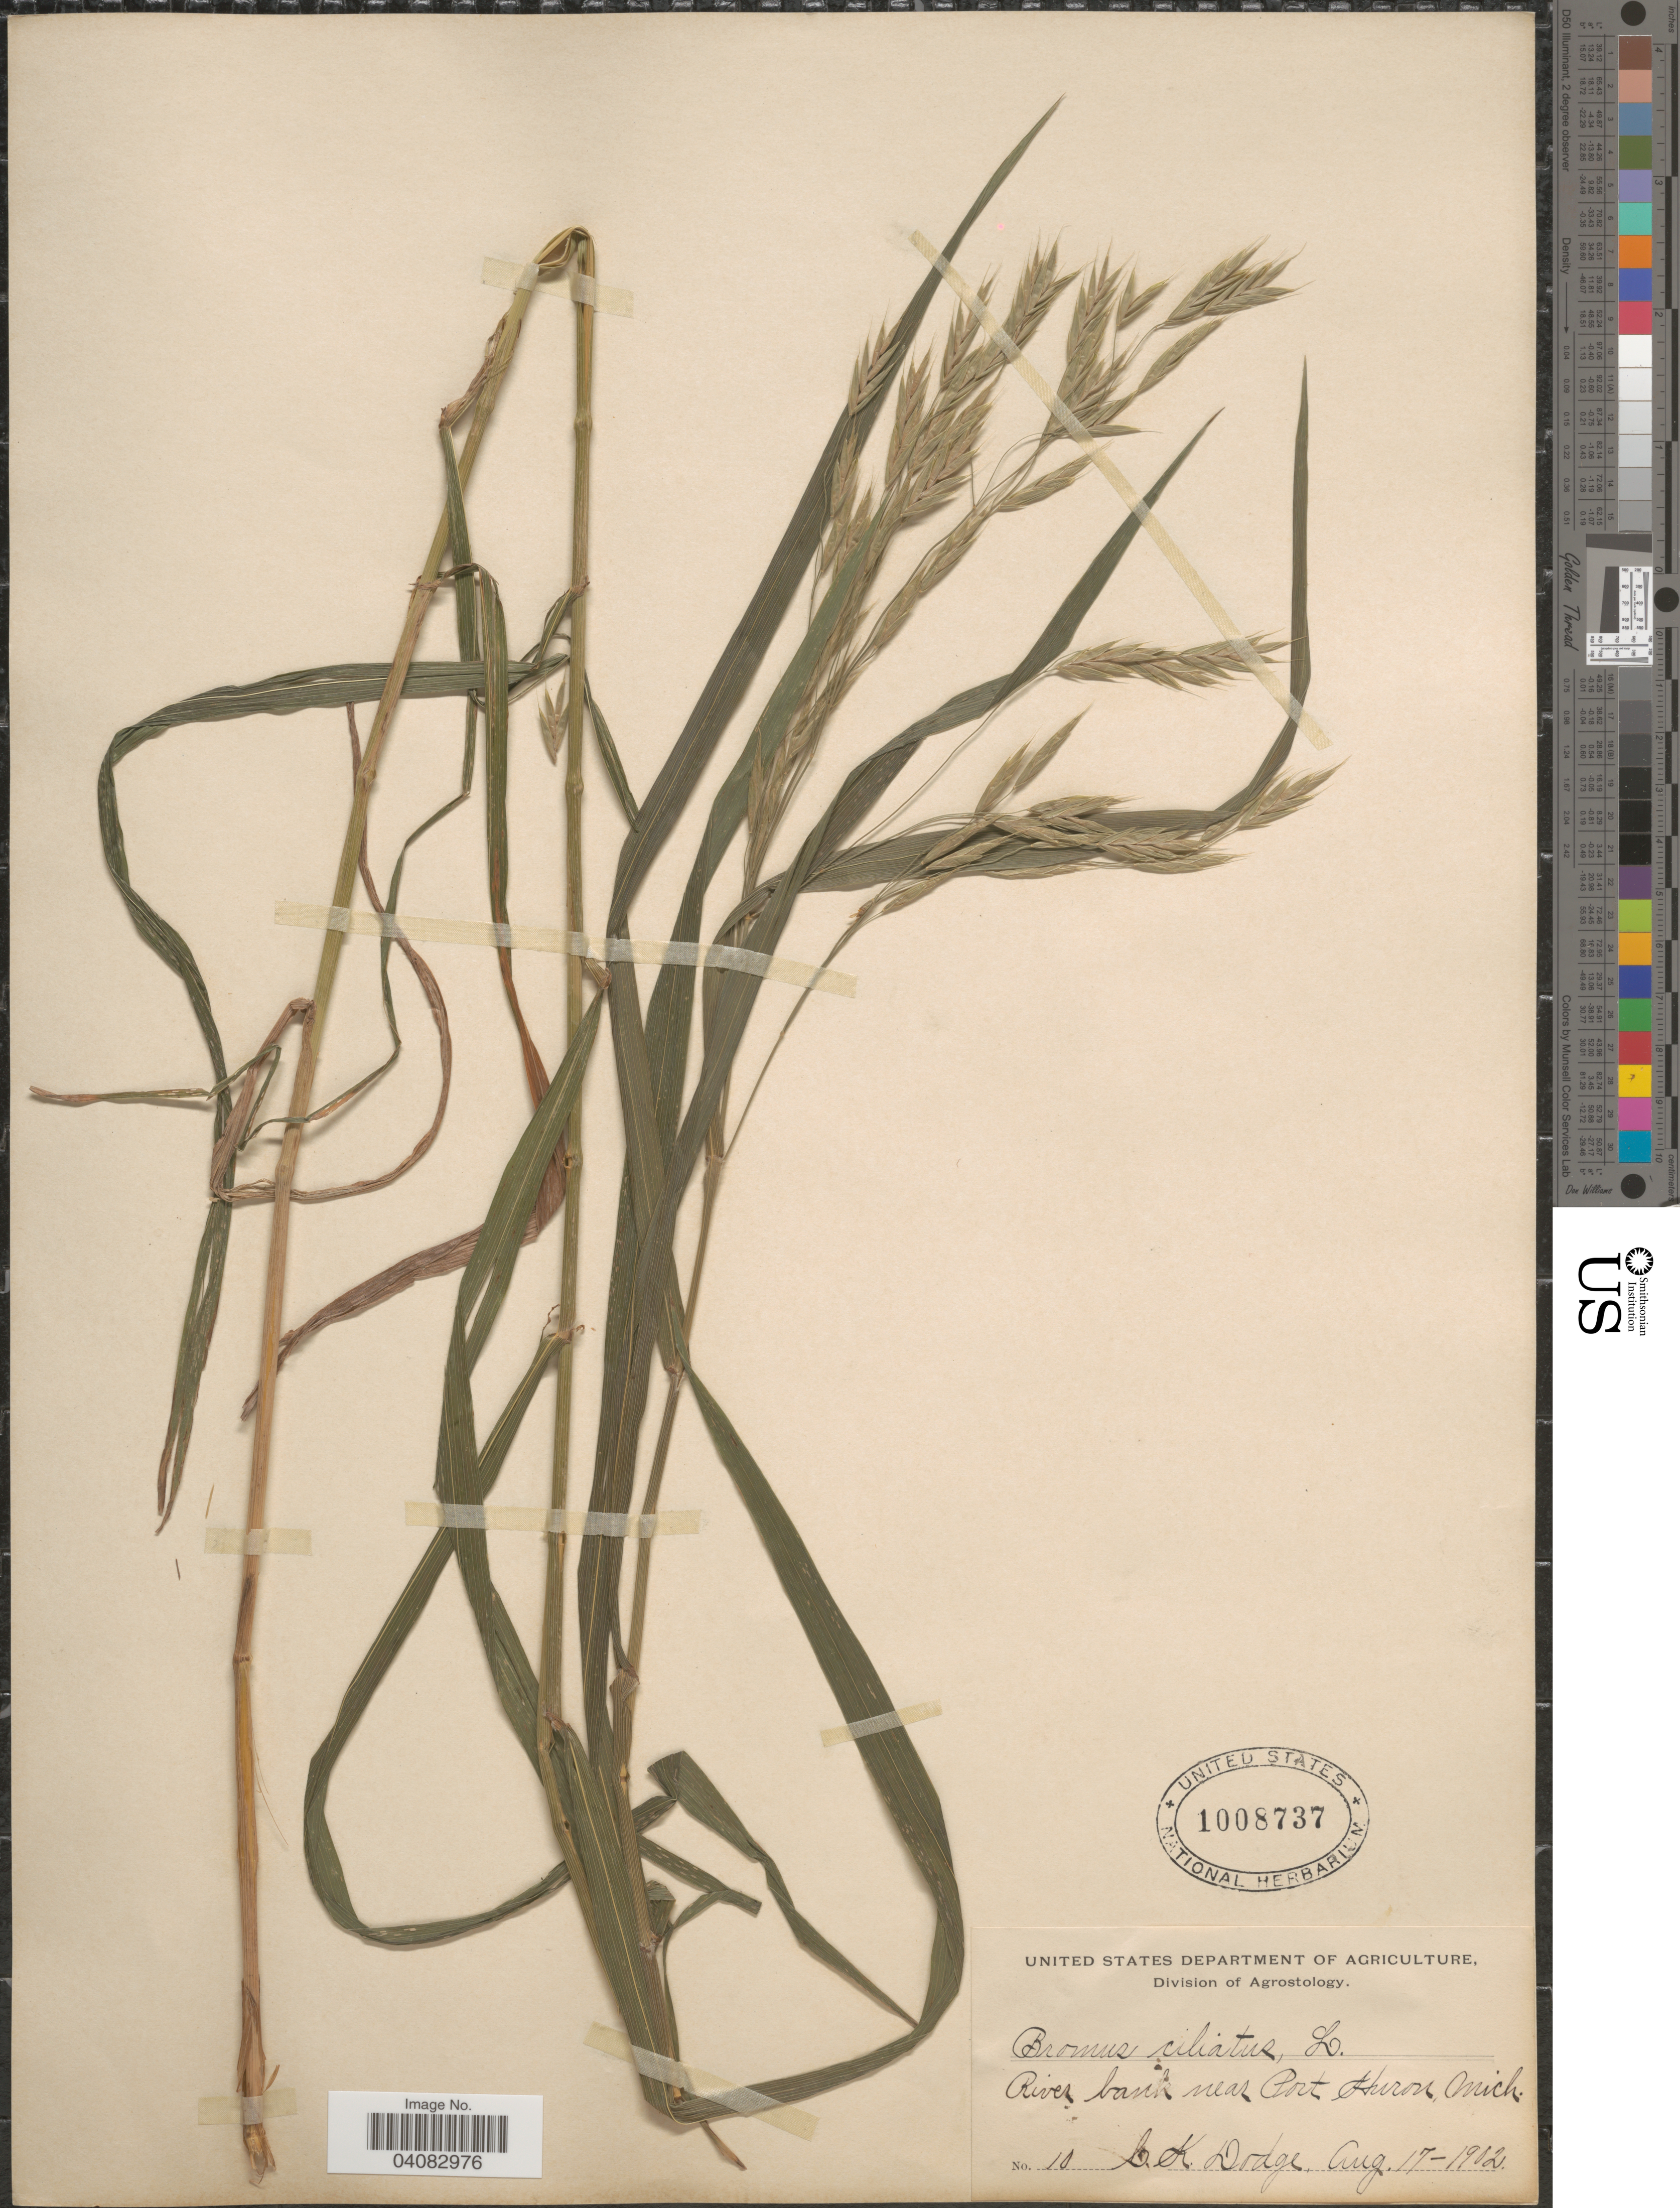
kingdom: Plantae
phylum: Tracheophyta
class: Liliopsida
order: Poales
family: Poaceae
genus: Bromus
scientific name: Bromus latiglumis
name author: (Scribn. ex Shear) Hitchc.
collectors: C. Dodge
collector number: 10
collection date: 1902-08-17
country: United States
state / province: Michigan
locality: River bank near Port Huron.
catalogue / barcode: US 1008737